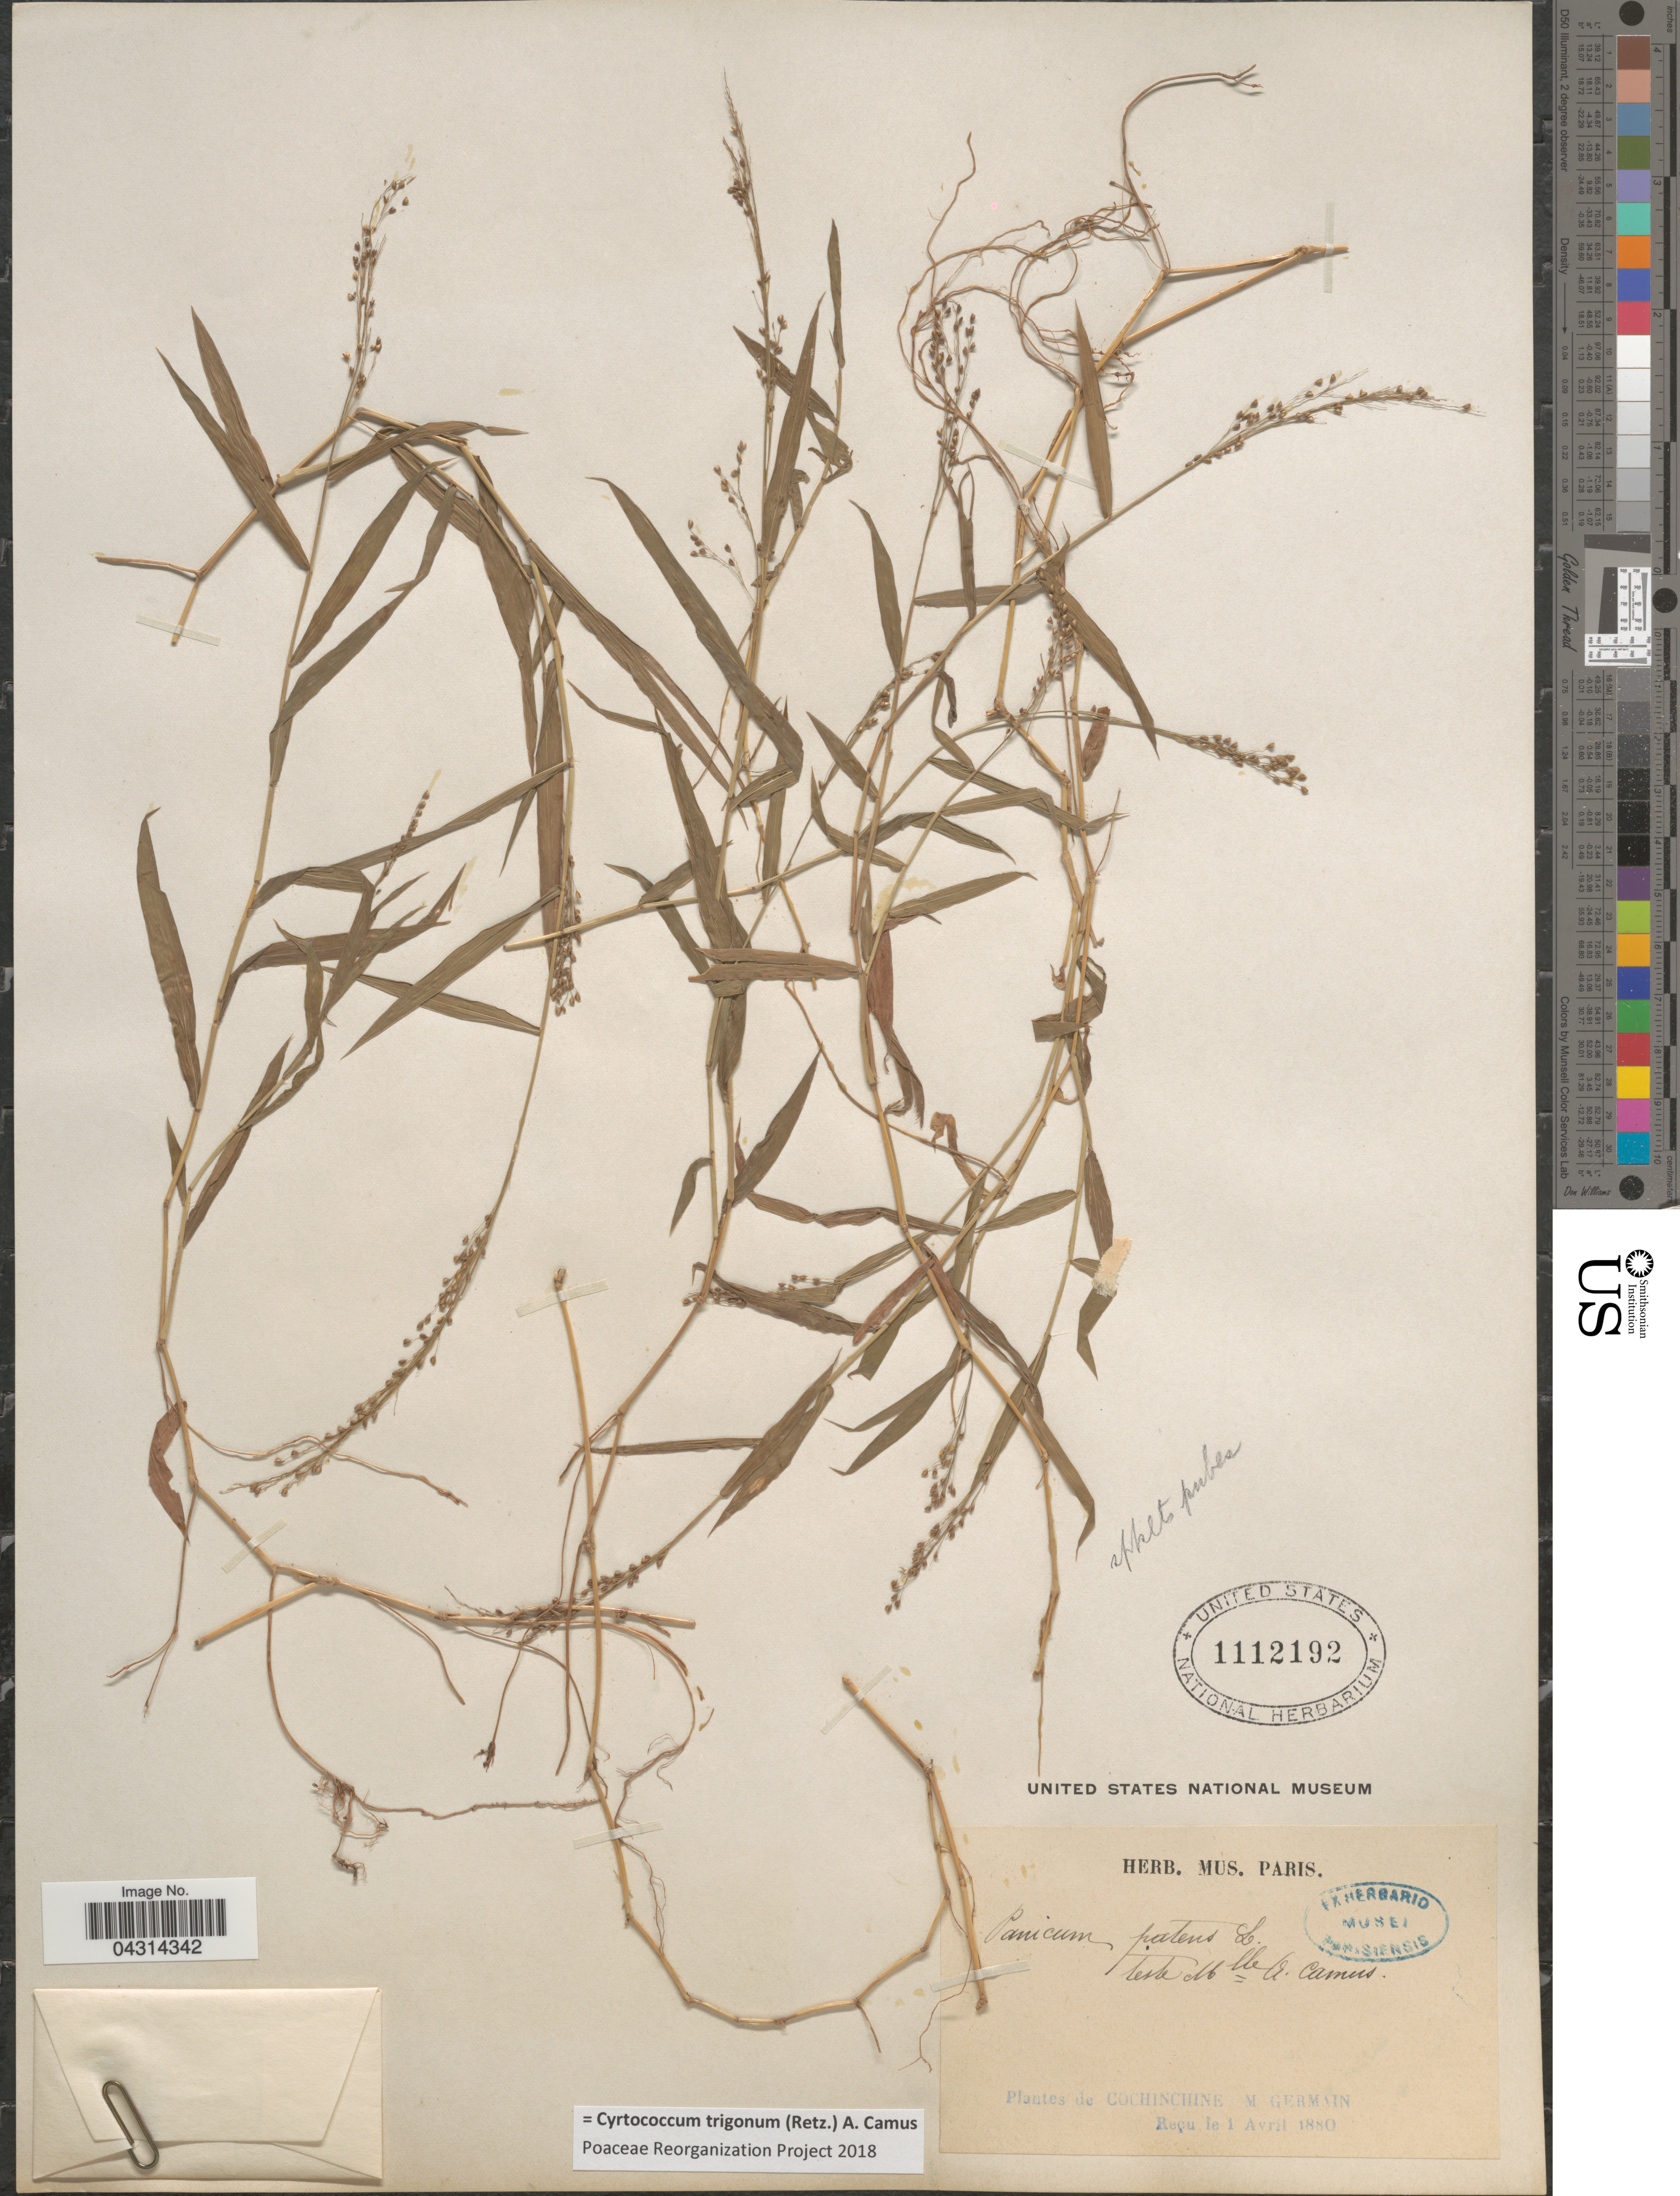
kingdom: Plantae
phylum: Tracheophyta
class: Liliopsida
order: Poales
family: Poaceae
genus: Cyrtococcum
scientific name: Cyrtococcum trigonum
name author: (Retz.) A. Camus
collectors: M. Germain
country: Vietnam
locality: Cochinchine.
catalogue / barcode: US 1112192